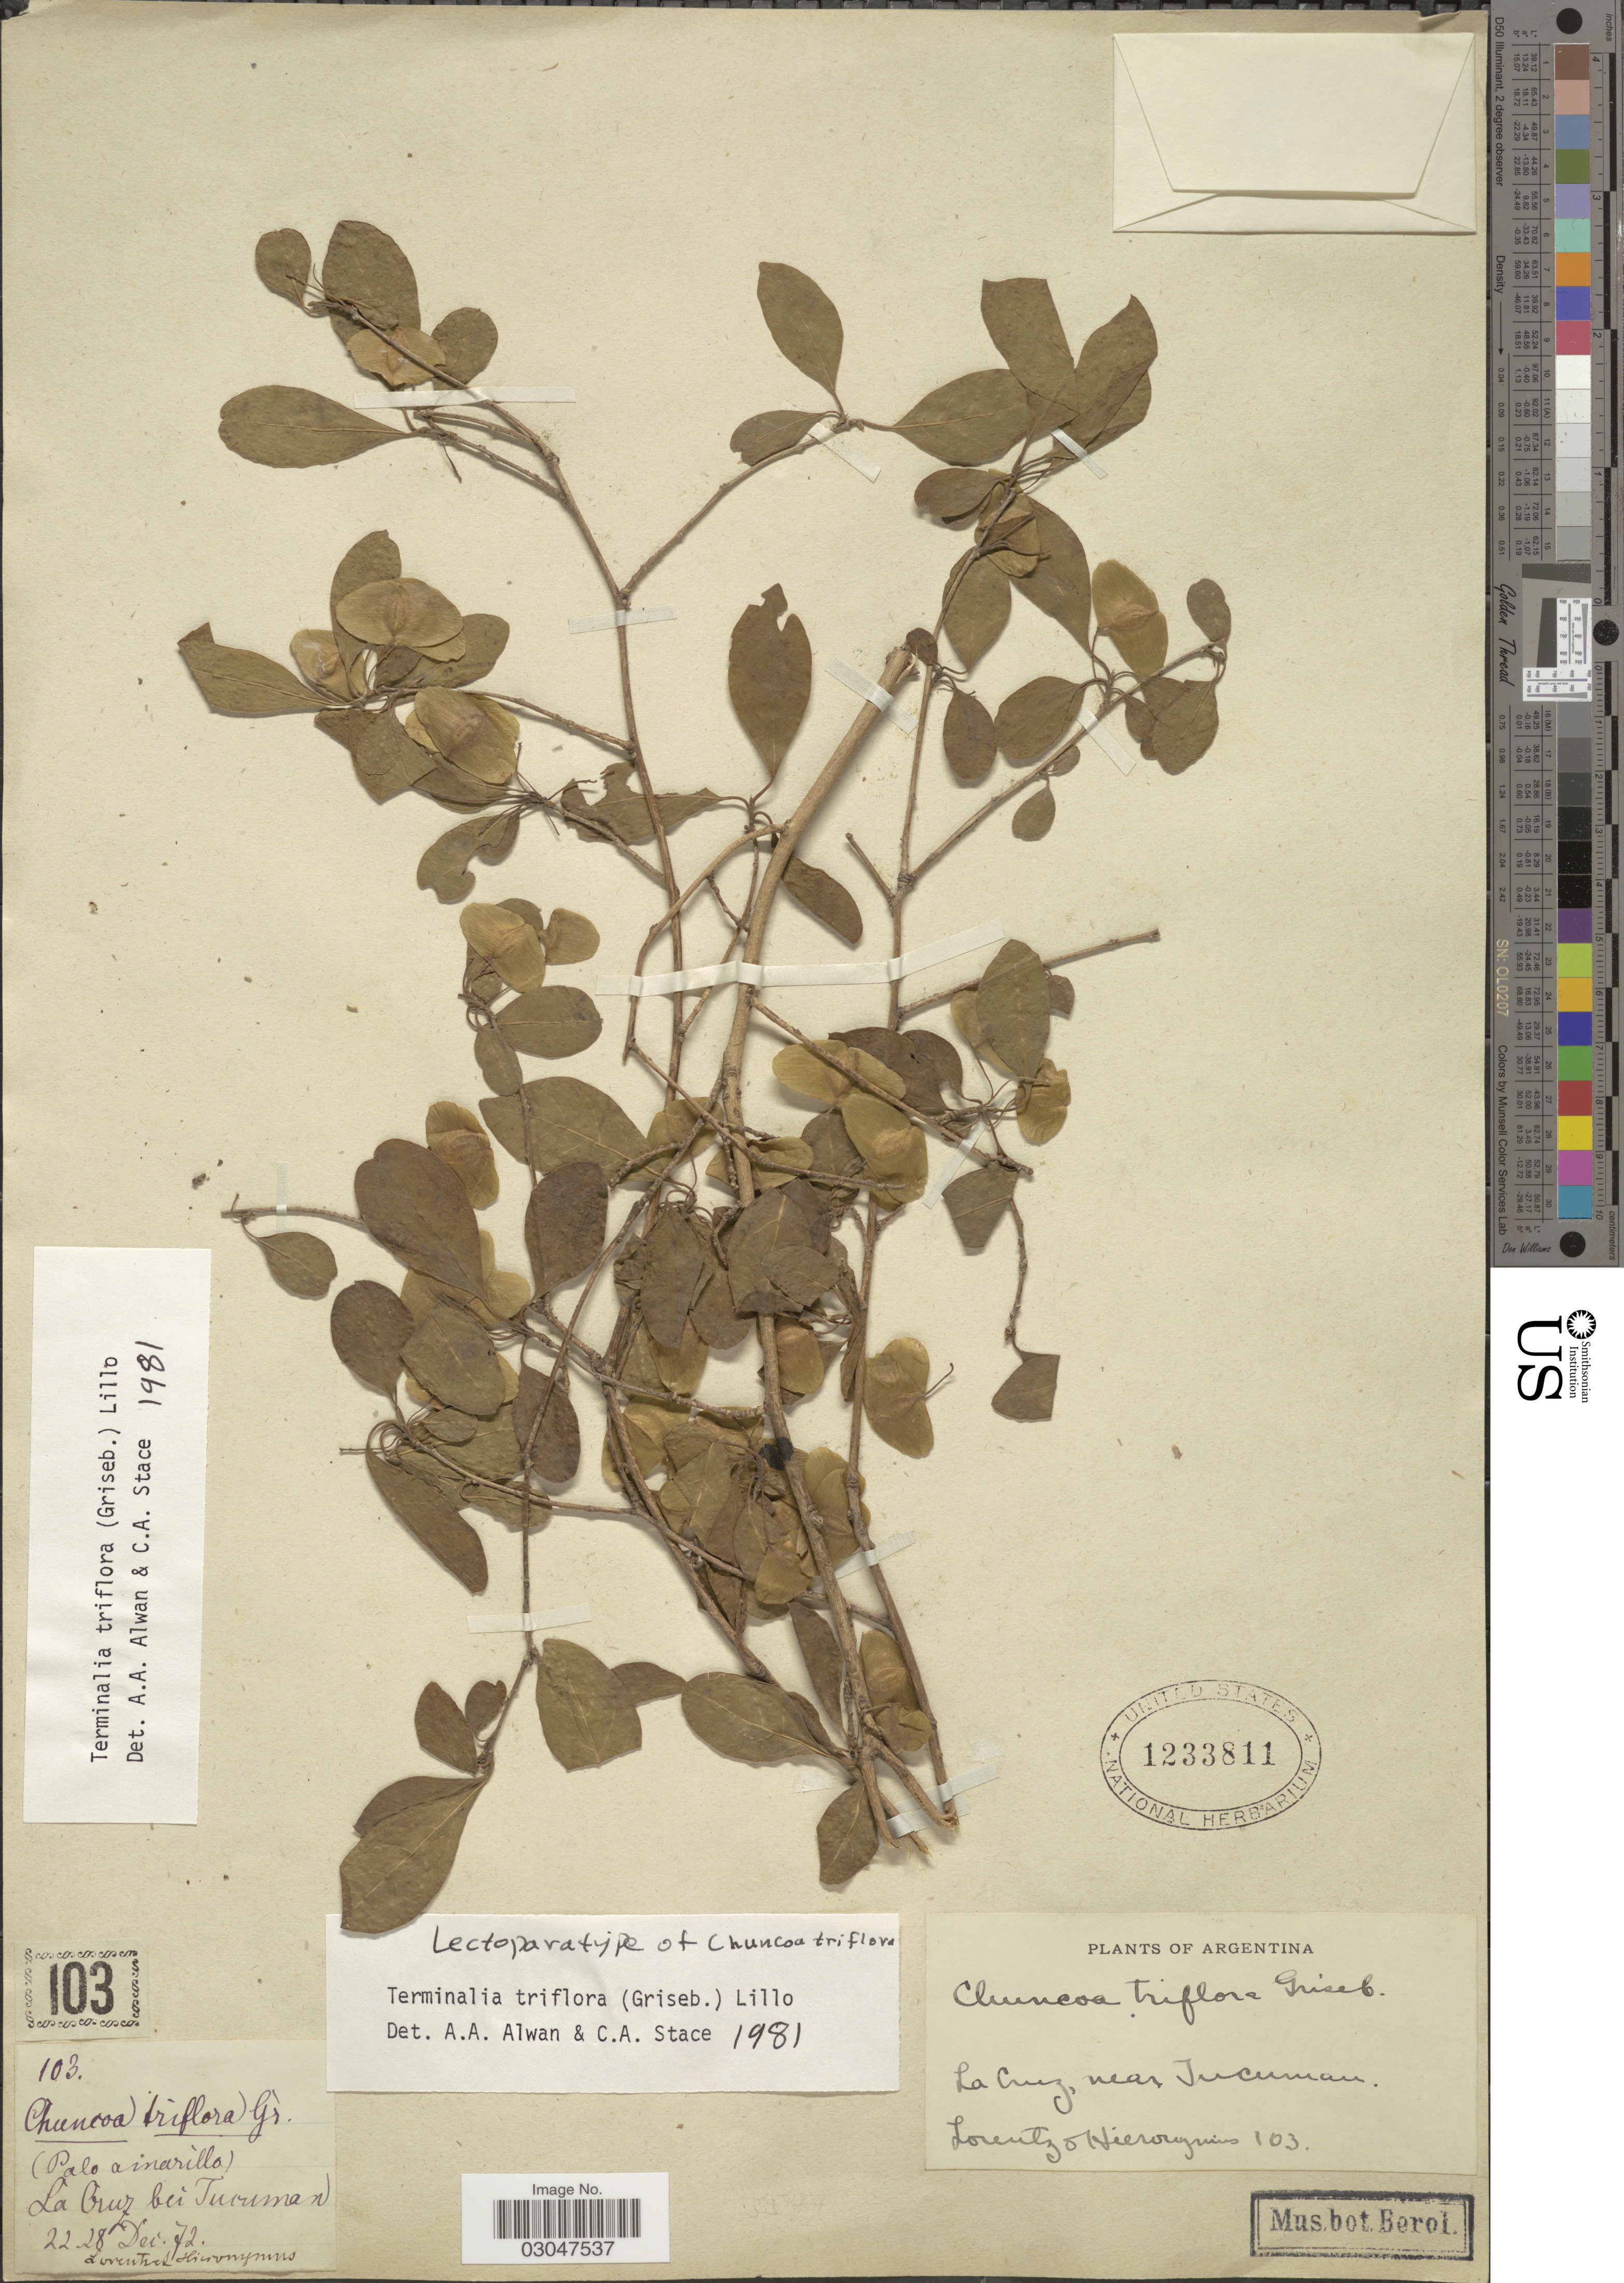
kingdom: Plantae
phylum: Tracheophyta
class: Magnoliopsida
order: Myrtales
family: Combretaceae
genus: Terminalia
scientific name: Terminalia triflora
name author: (Griseb.) Lillo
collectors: -. Lorentz & -. Hieronymus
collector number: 103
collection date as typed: Transcribed d/m/y: 22/12/72 to 28/12/72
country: Argentina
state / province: Tucuman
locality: La Cruz bei Tucuman. Near Tucuman.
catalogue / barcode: US 1233811